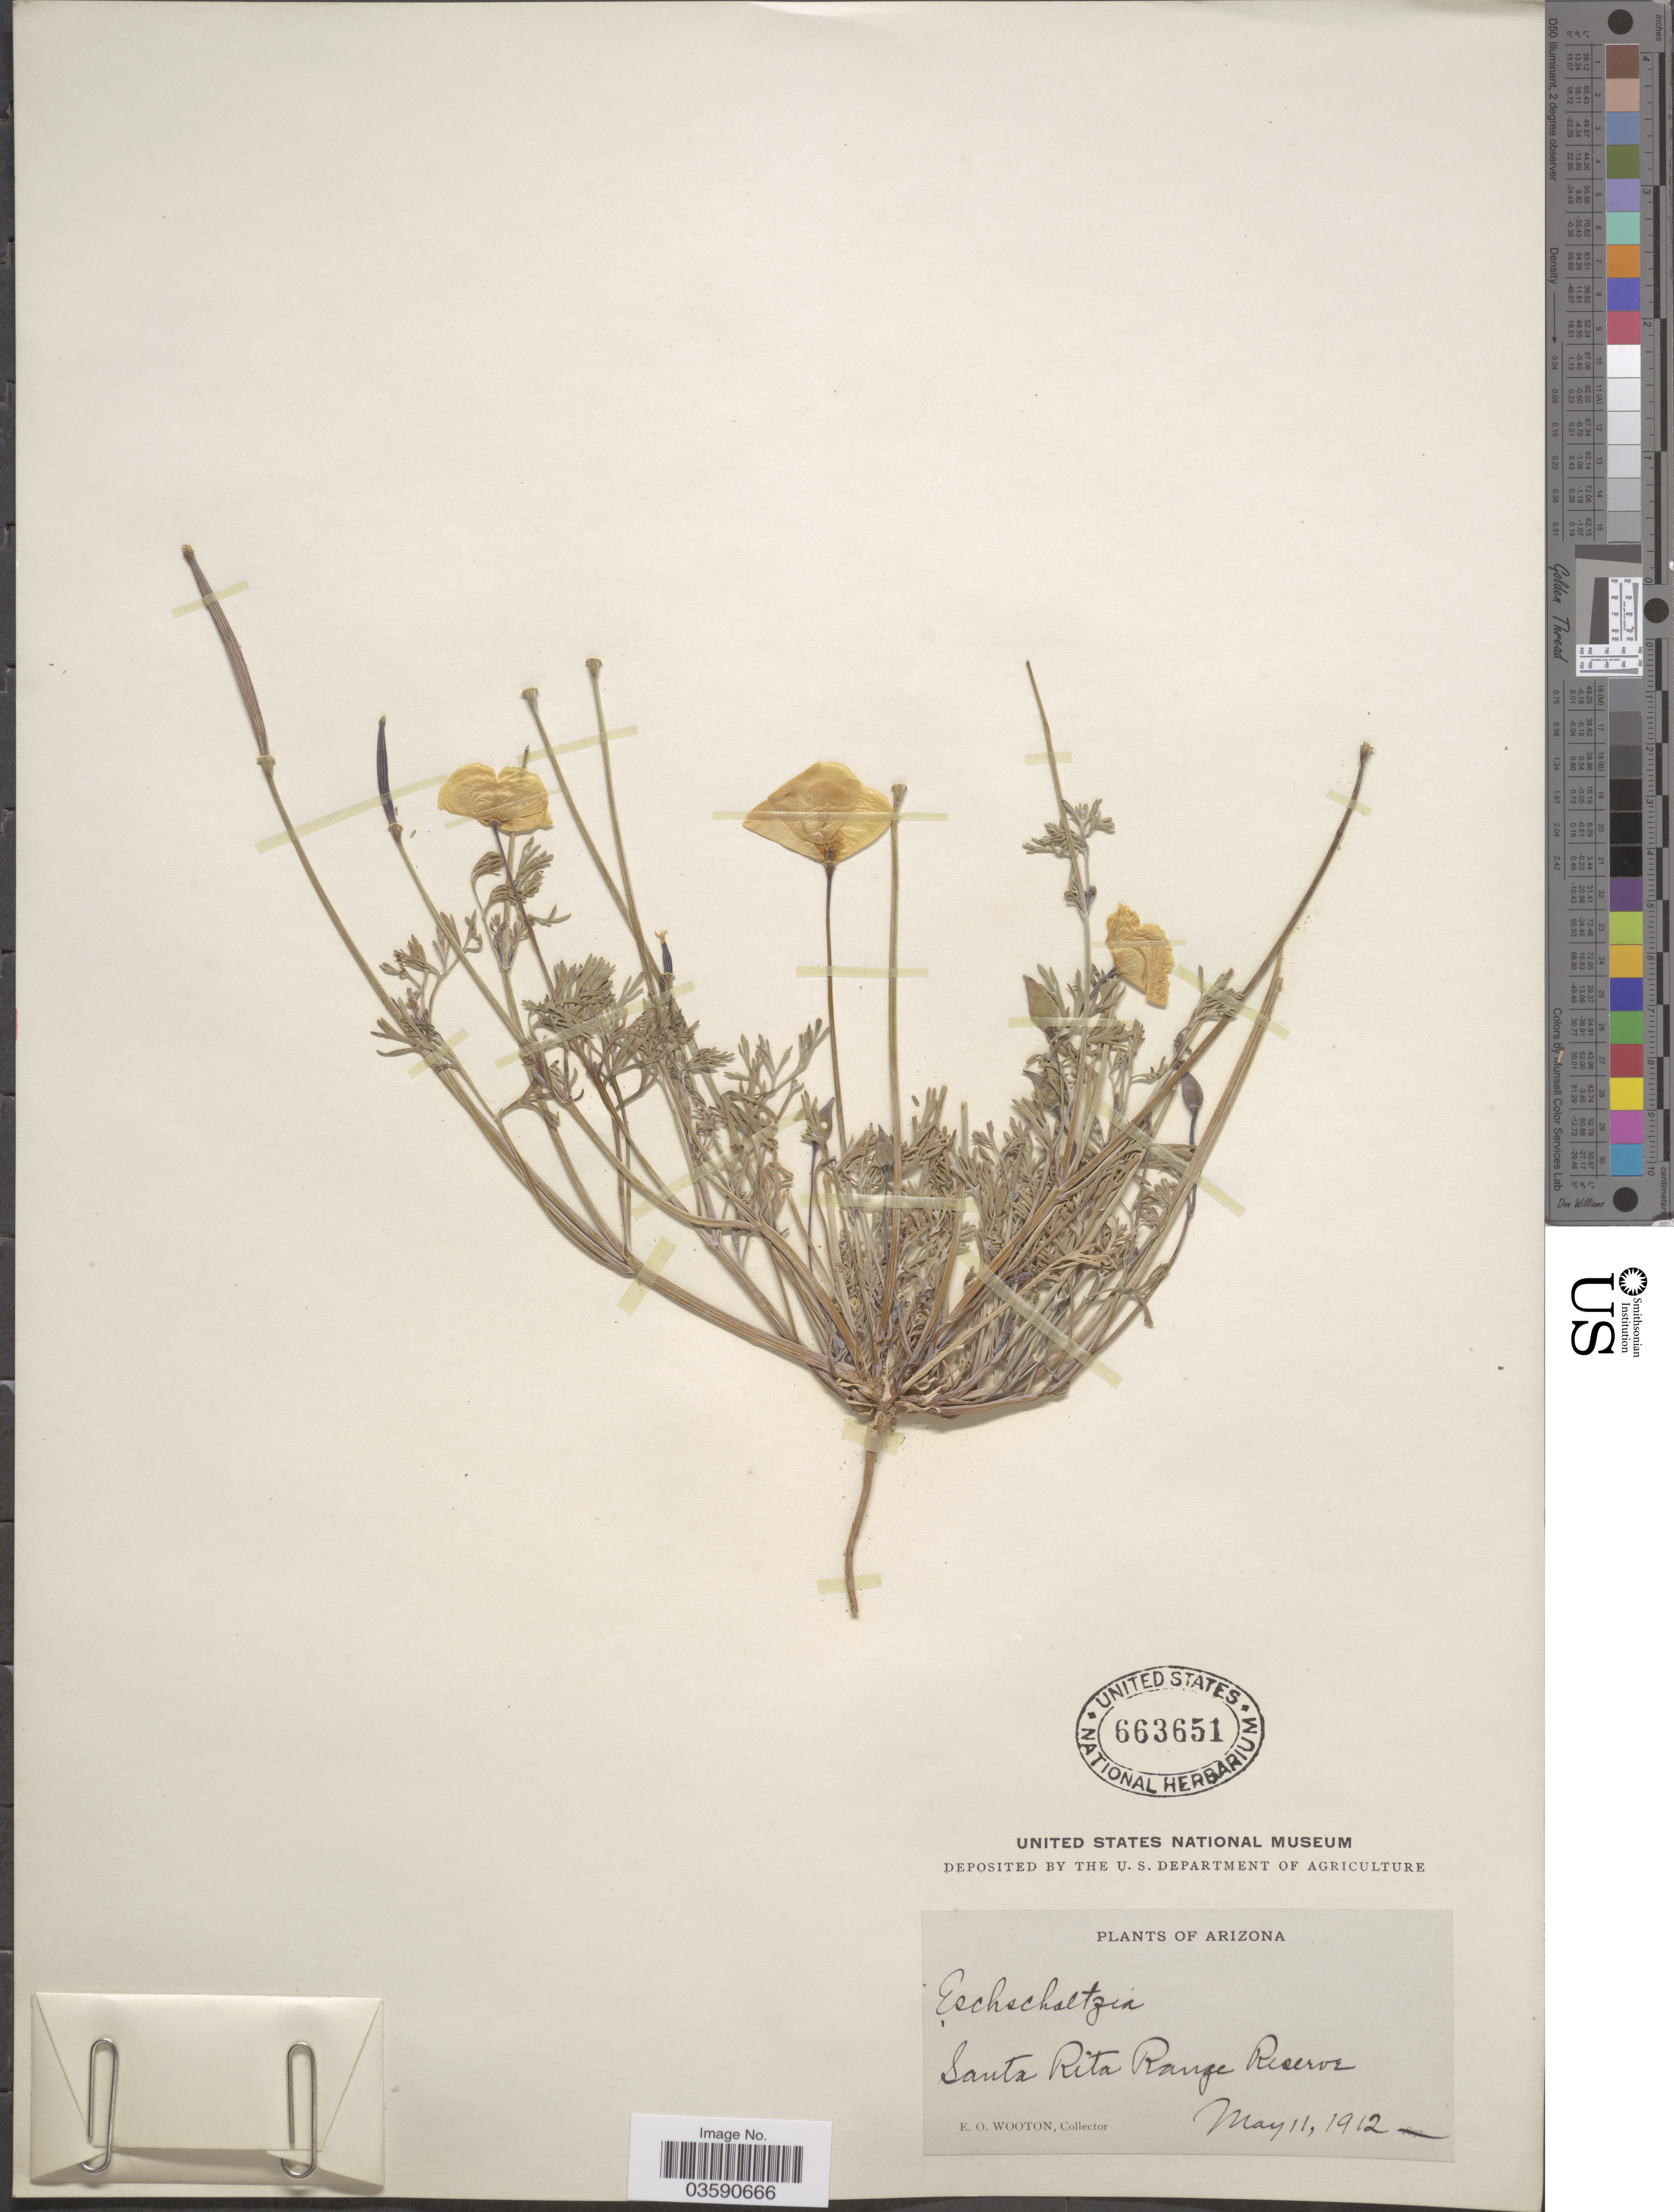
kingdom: Plantae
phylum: Tracheophyta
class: Magnoliopsida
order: Ranunculales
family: Papaveraceae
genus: Eschscholzia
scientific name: Eschscholzia mexicana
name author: Greene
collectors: E. O. Wooton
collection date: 1912-05-11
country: United States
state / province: Arizona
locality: Santa Rita Range Reserve.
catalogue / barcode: US 663651